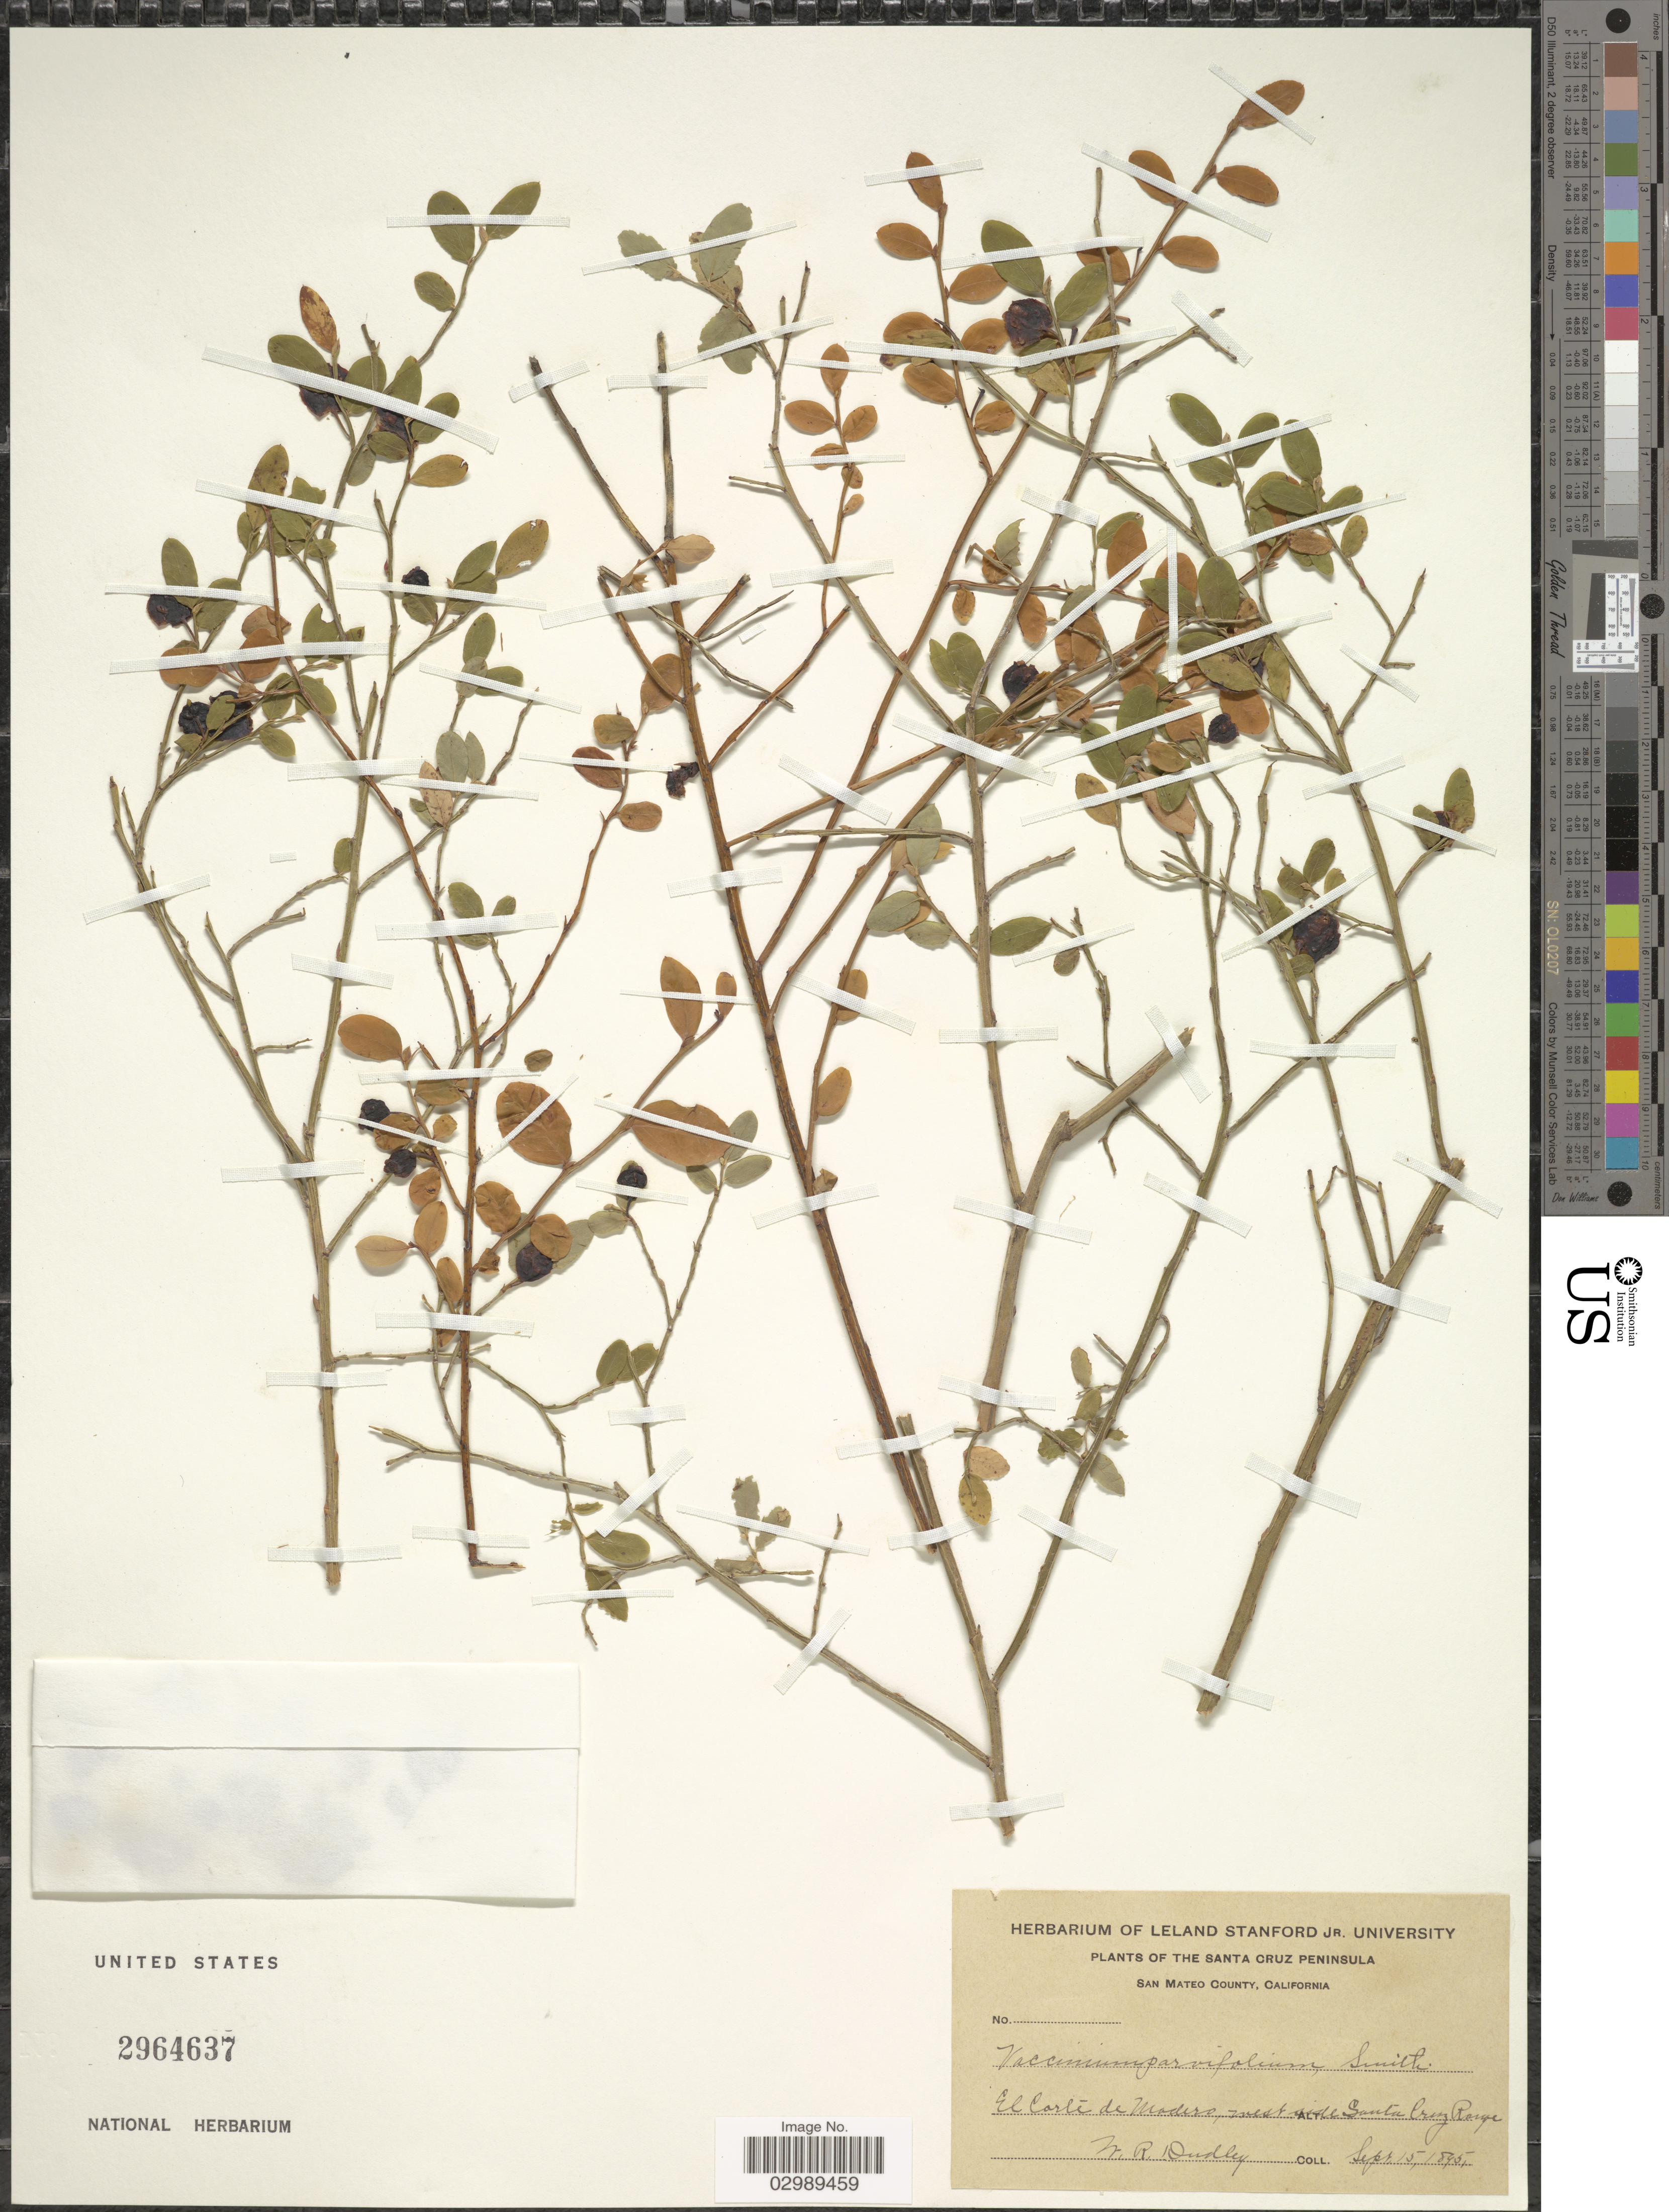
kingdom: Plantae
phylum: Tracheophyta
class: Magnoliopsida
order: Ericales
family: Ericaceae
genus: Vaccinium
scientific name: Vaccinium parvifolium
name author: Small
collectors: W. Dudley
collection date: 1895-09-15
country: United States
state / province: California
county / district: San Mateo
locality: The Santa Cruz Peninsula, San Mateo County, El Corte de Madera, west side Santa Cruz Range.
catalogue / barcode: US 2964637